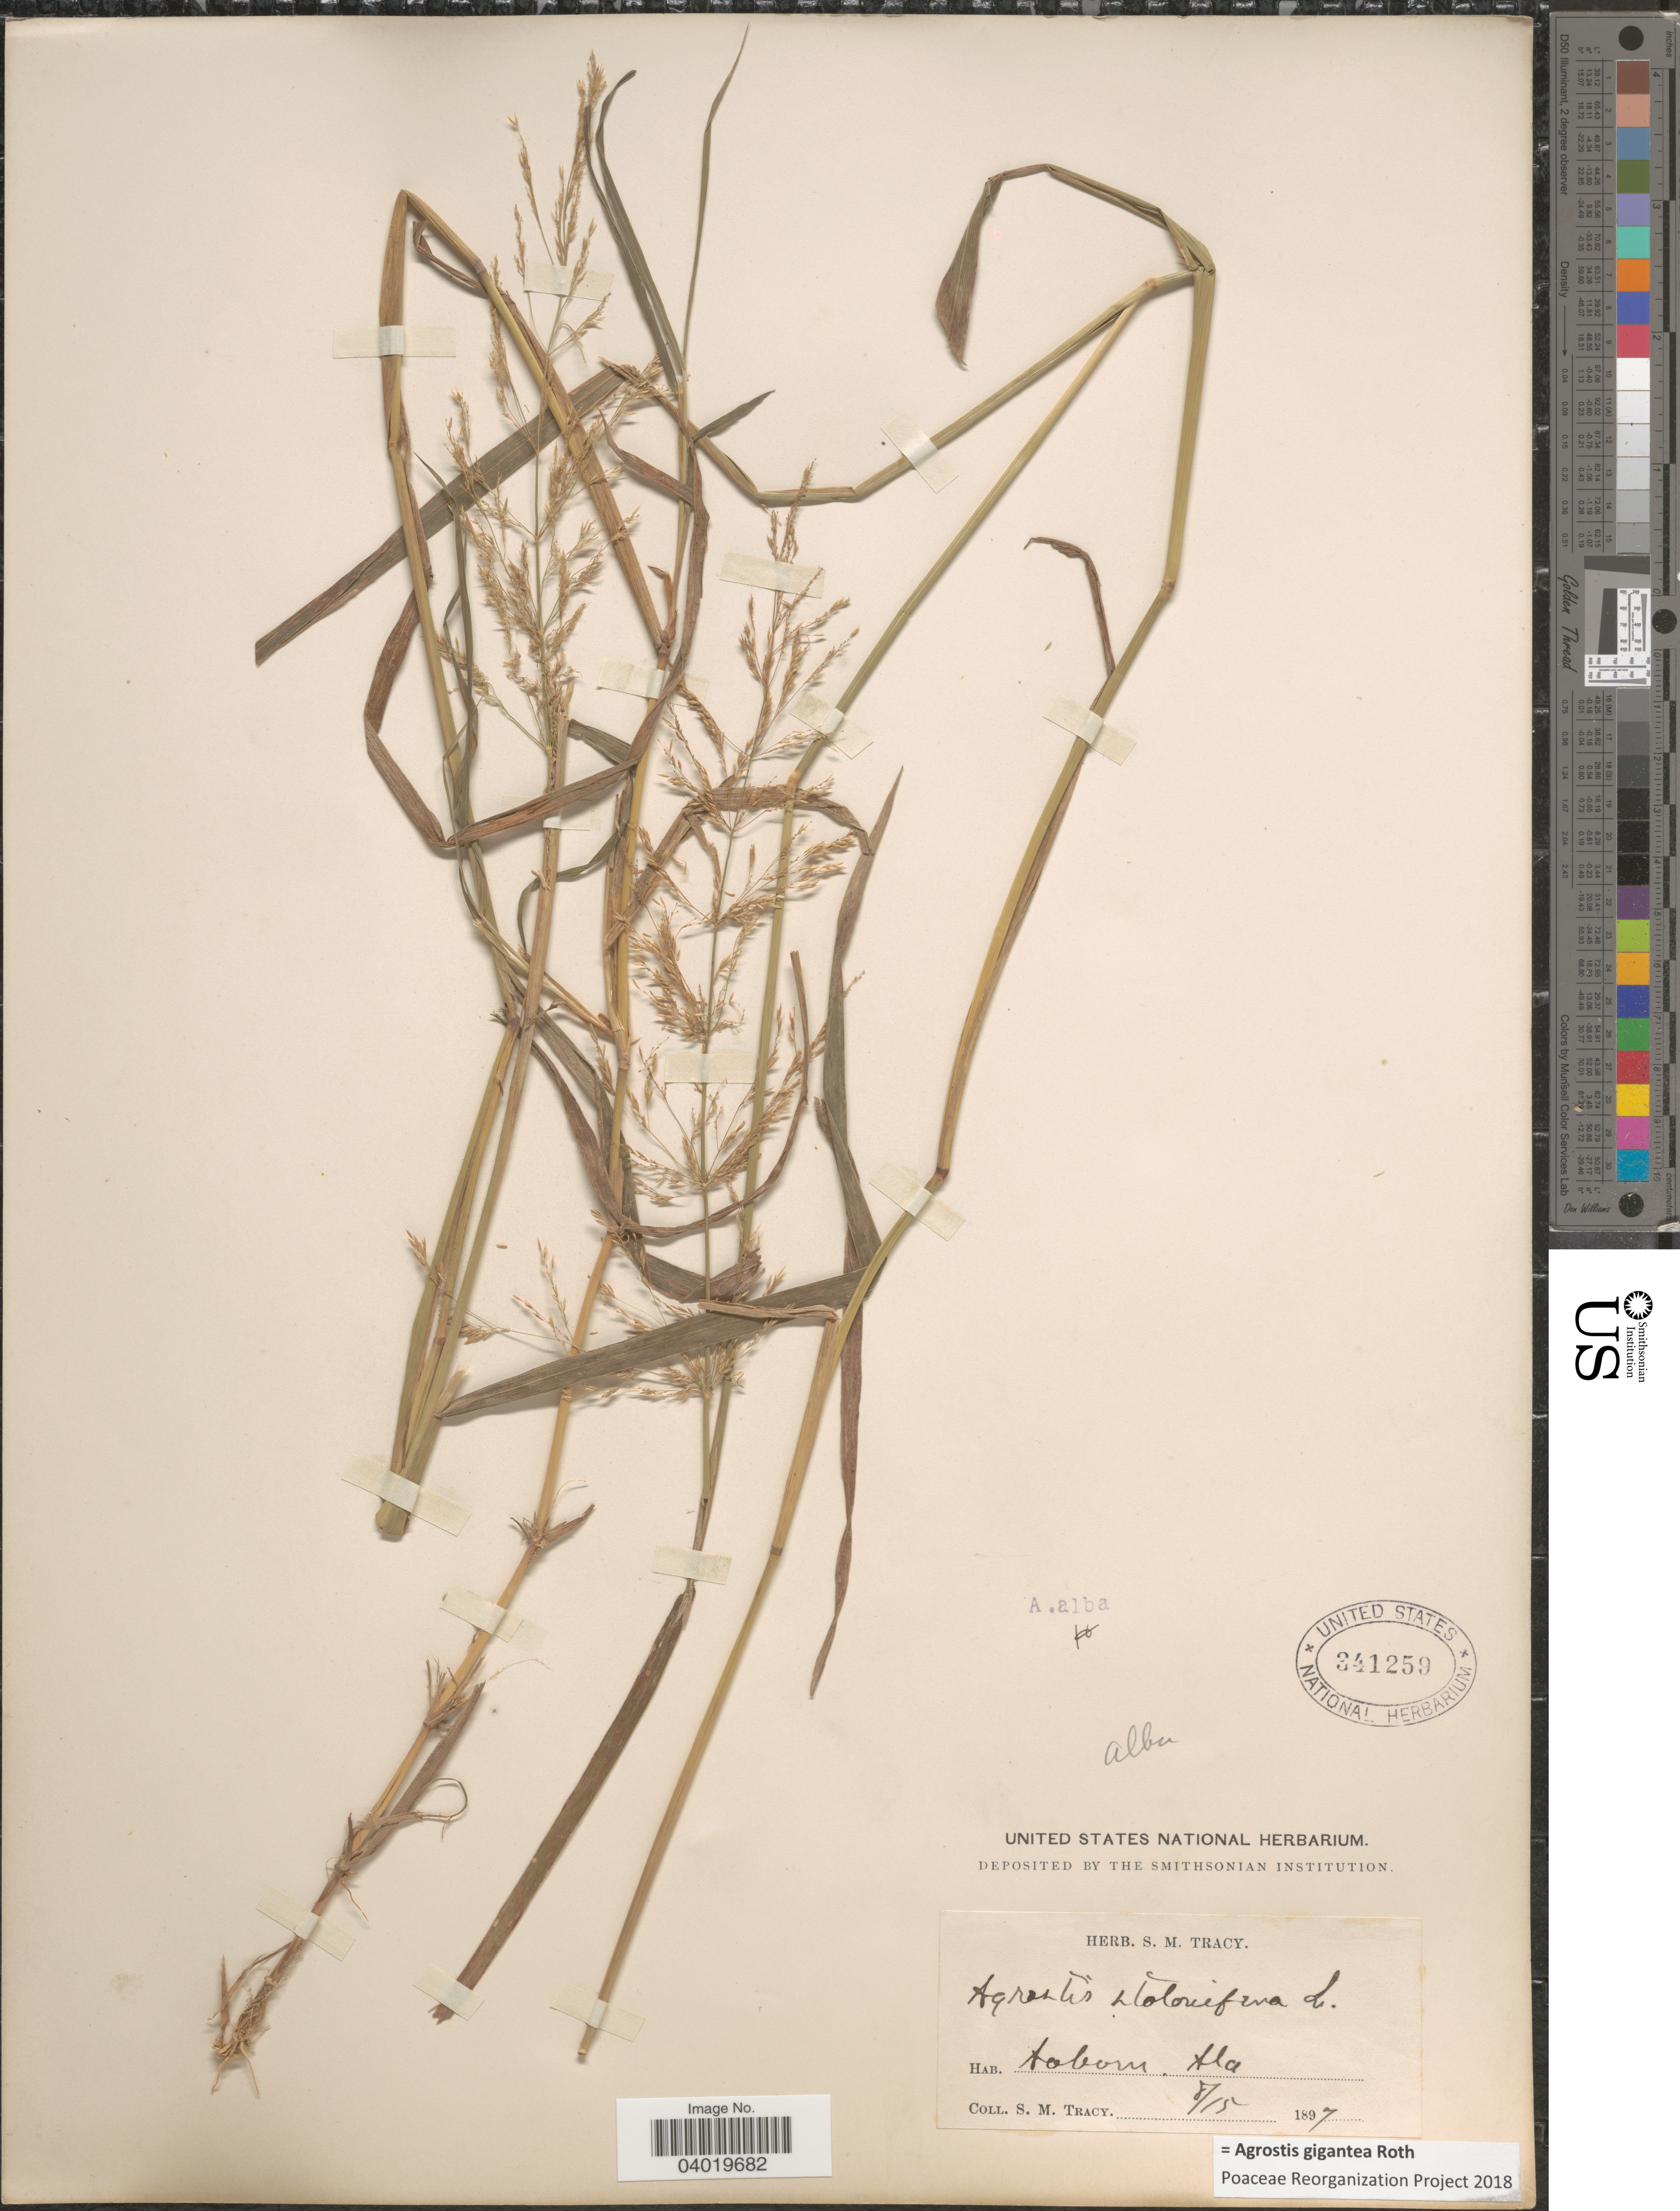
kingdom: Plantae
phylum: Tracheophyta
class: Liliopsida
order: Poales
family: Poaceae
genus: Agrostis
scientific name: Agrostis gigantea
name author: Roth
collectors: S. M. Tracy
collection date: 1897-08-15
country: United States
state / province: Alabama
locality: Auburn.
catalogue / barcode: US 341259